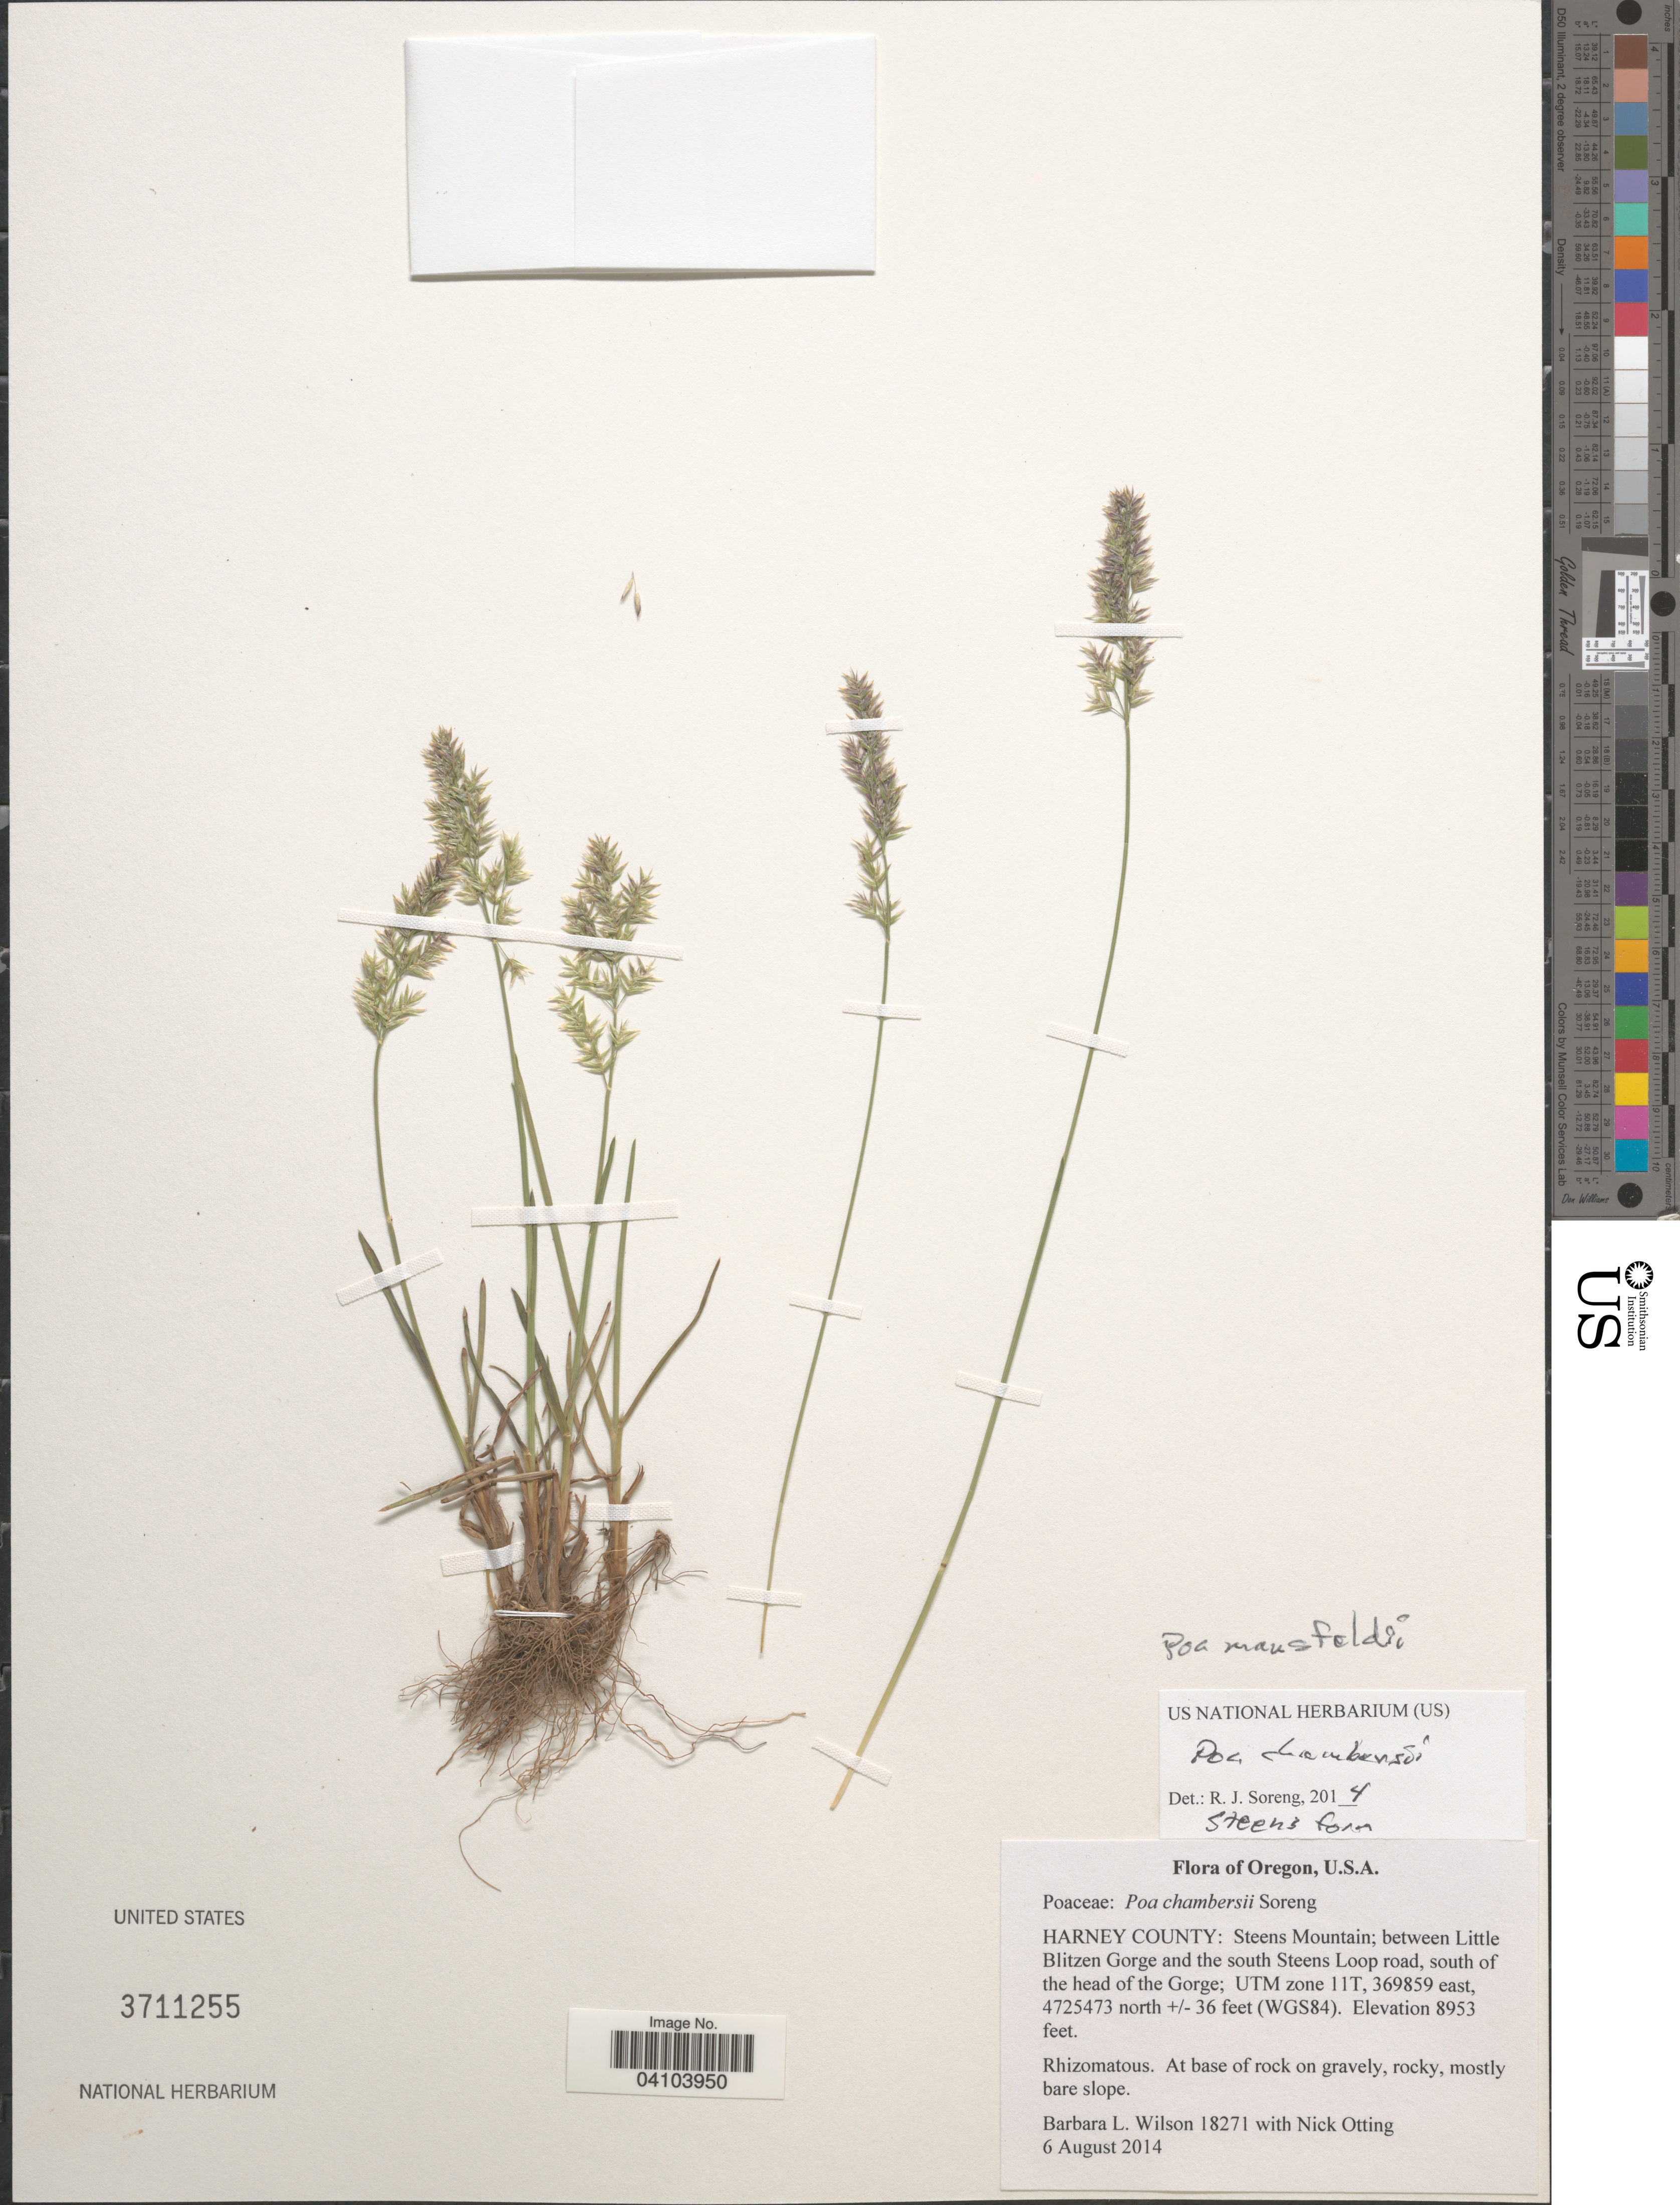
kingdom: Plantae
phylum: Tracheophyta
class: Liliopsida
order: Poales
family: Poaceae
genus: Poa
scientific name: Poa mansfieldii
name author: Otting & B.L. Wilson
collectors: B. L. Wilson & N. Otting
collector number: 18271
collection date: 2014-08-06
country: United States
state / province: Oregon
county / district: Harney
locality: Harney County: Steens Mountain; between Little Blitzen Gorge and the south Steens Loop road, south of the head of the Gorge; UTM zone 11T, 369859 east, 4725473 north +/- 36 feet (WGS84).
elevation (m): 2729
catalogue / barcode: US 3711255